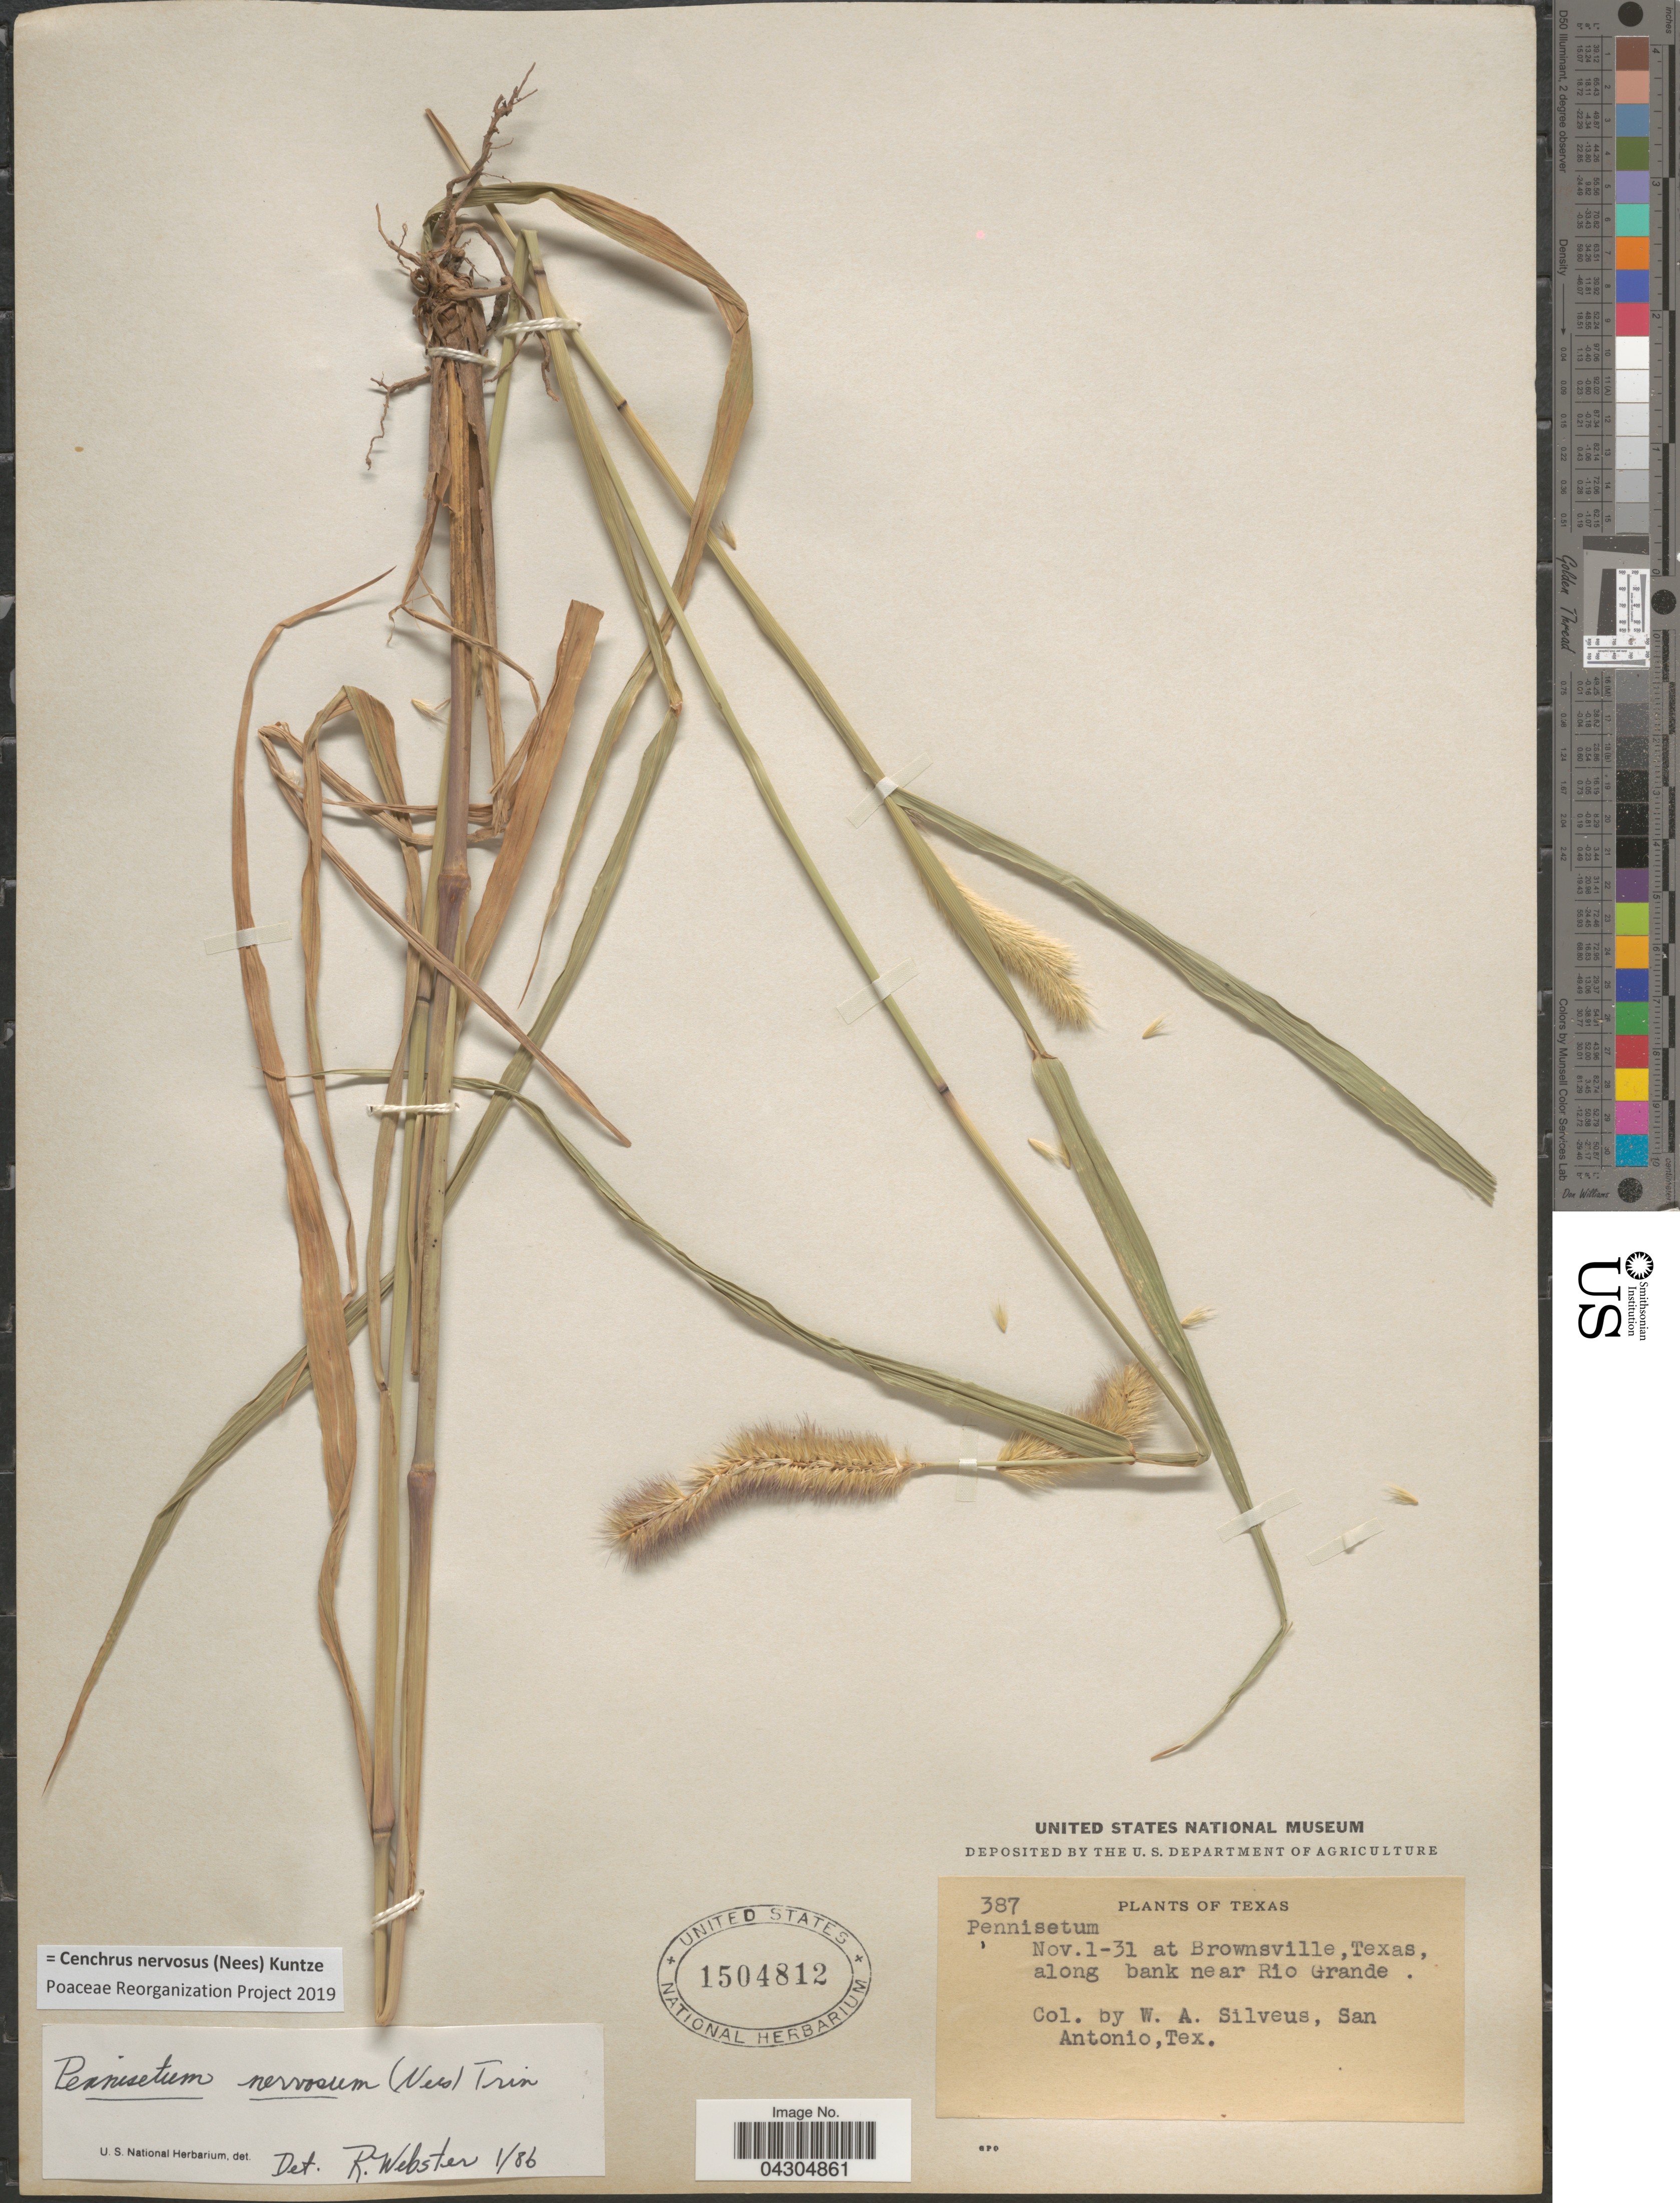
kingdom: Plantae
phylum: Tracheophyta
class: Liliopsida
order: Poales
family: Poaceae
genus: Cenchrus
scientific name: Cenchrus nervosus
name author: (Nees) Kuntze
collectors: W. Silveus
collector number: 387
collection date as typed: Transcribed d/m/y: 1/11/31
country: United States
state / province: Texas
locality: At Brownsville, along bank near Rio Grande.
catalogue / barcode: US 1504812